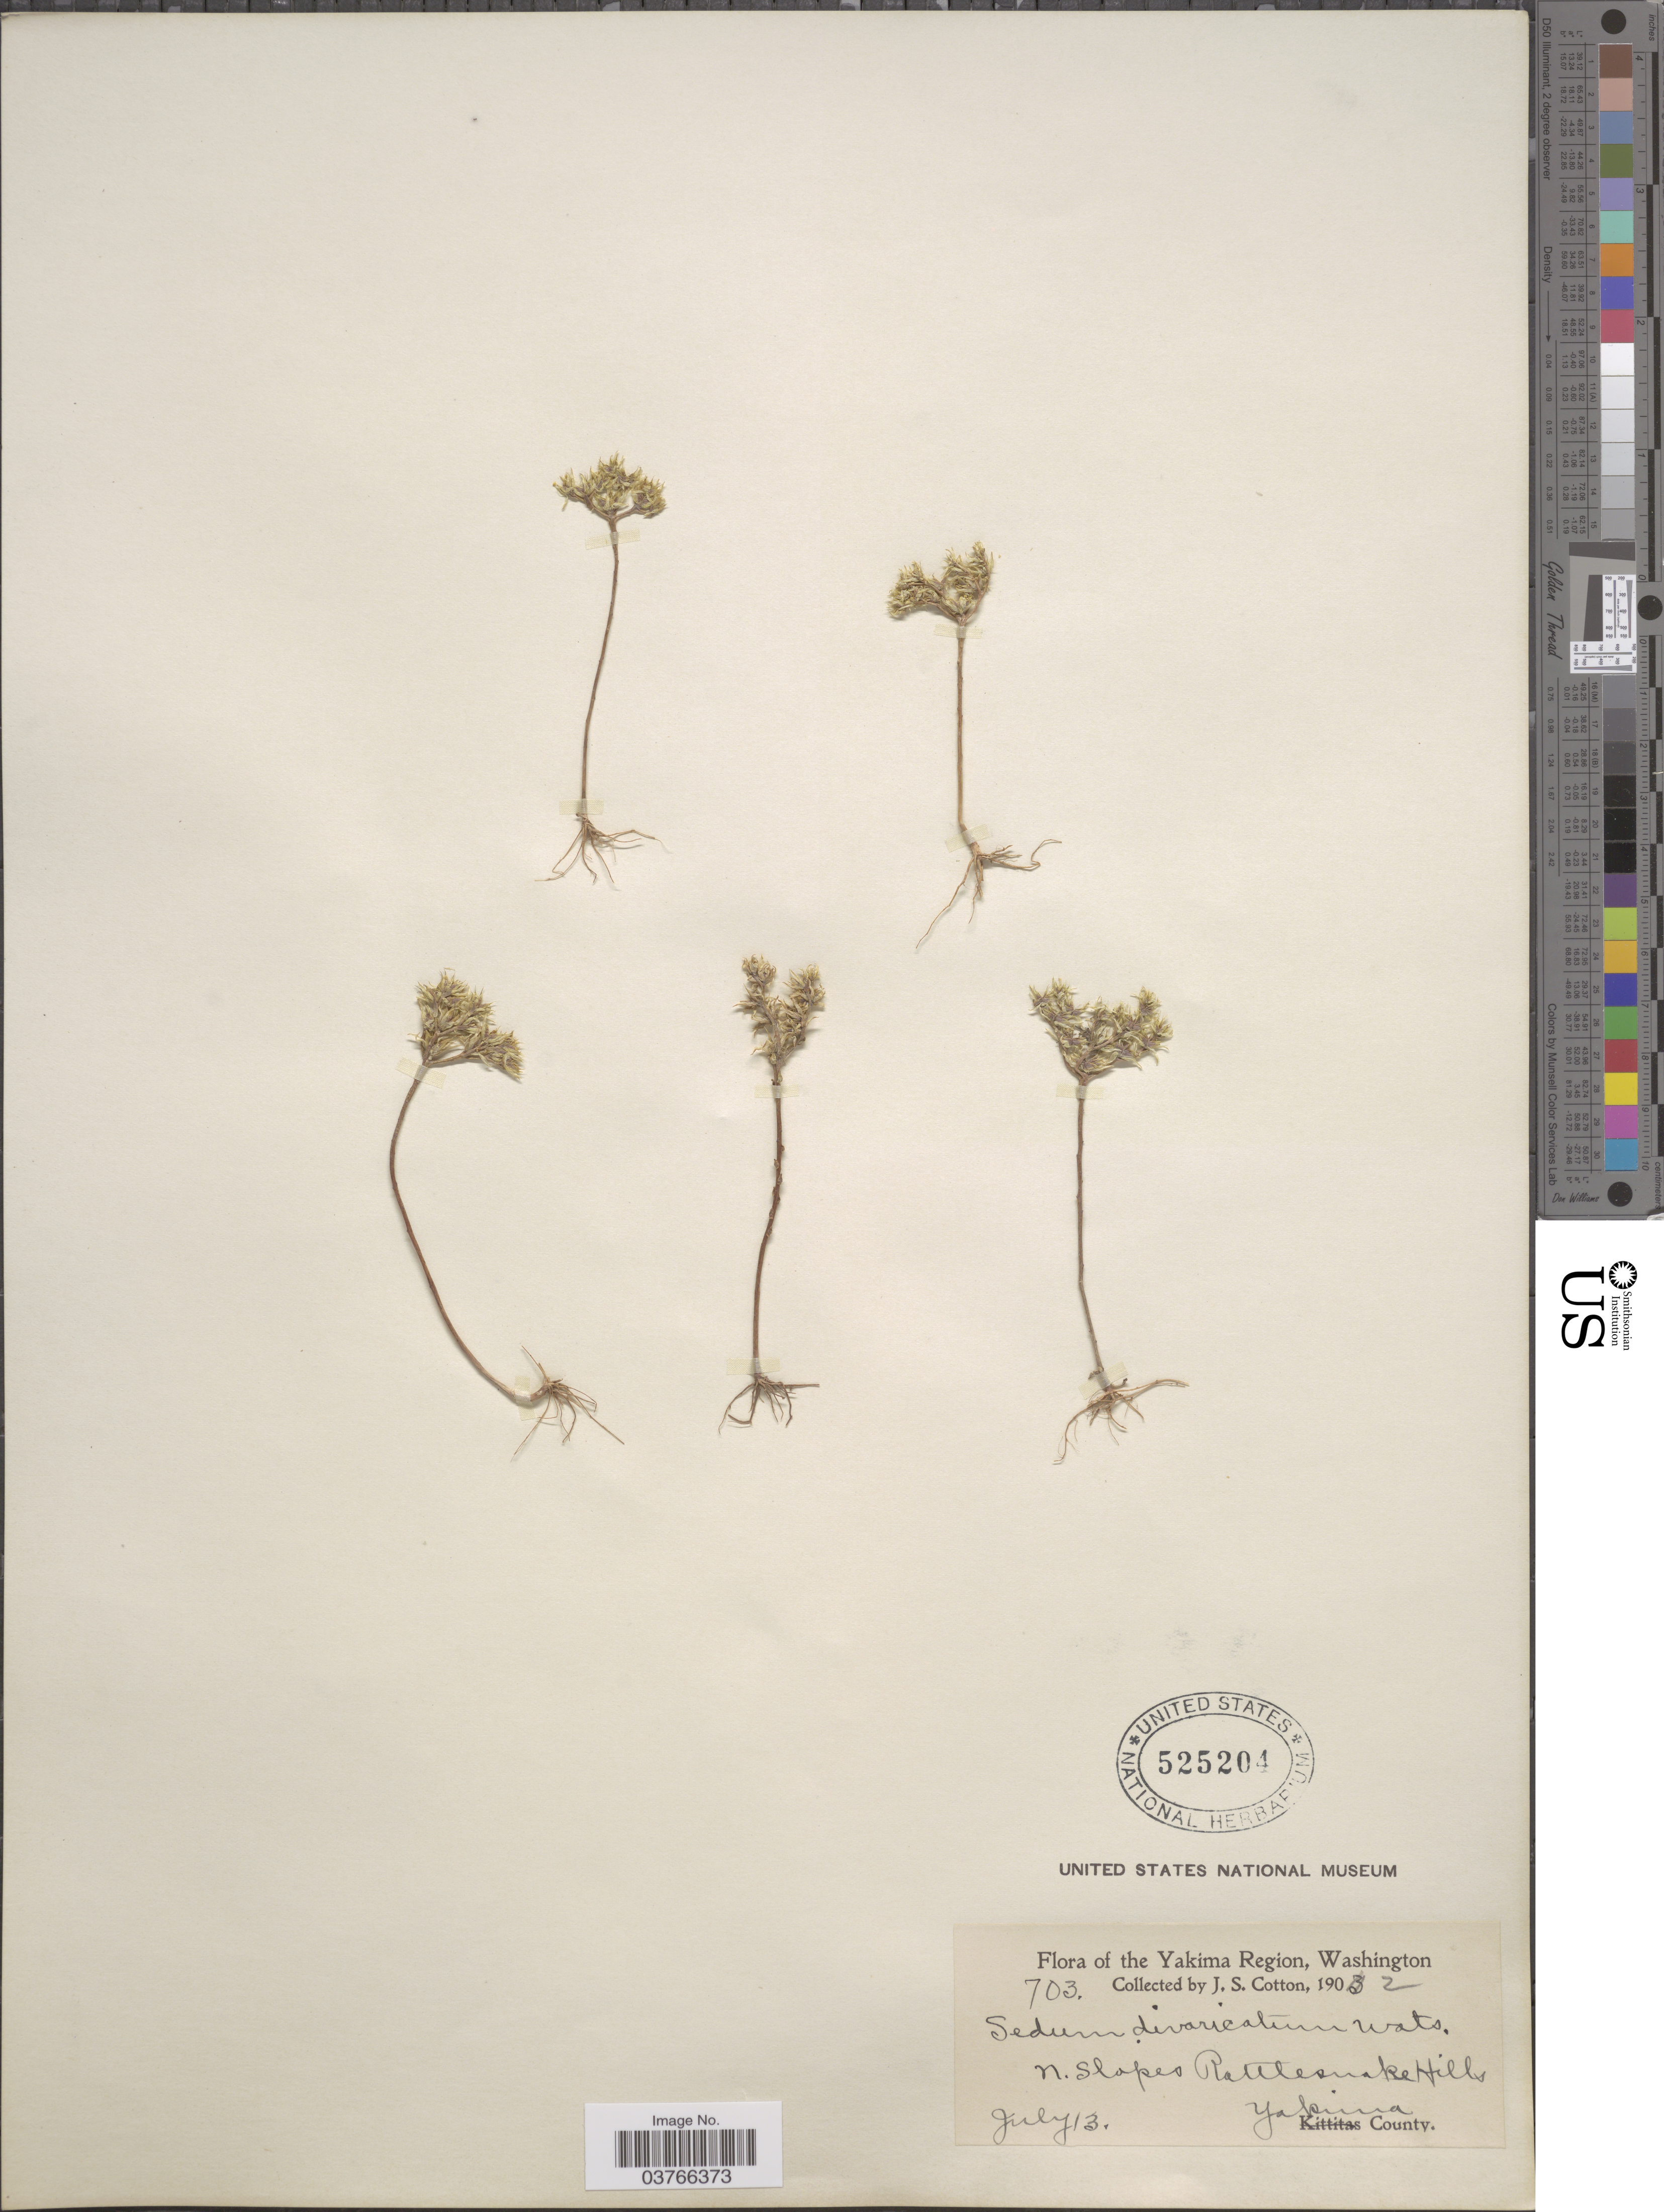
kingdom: Plantae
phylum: Tracheophyta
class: Magnoliopsida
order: Saxifragales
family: Crassulaceae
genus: Sedum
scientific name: Sedum leibergii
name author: Britton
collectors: J. S. Cotton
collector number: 703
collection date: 1902-07-13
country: United States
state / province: Washington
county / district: Yakima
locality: The Yakima Region. N. slopes Rattlesnake Hills. Yakima County.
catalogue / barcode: US 525204